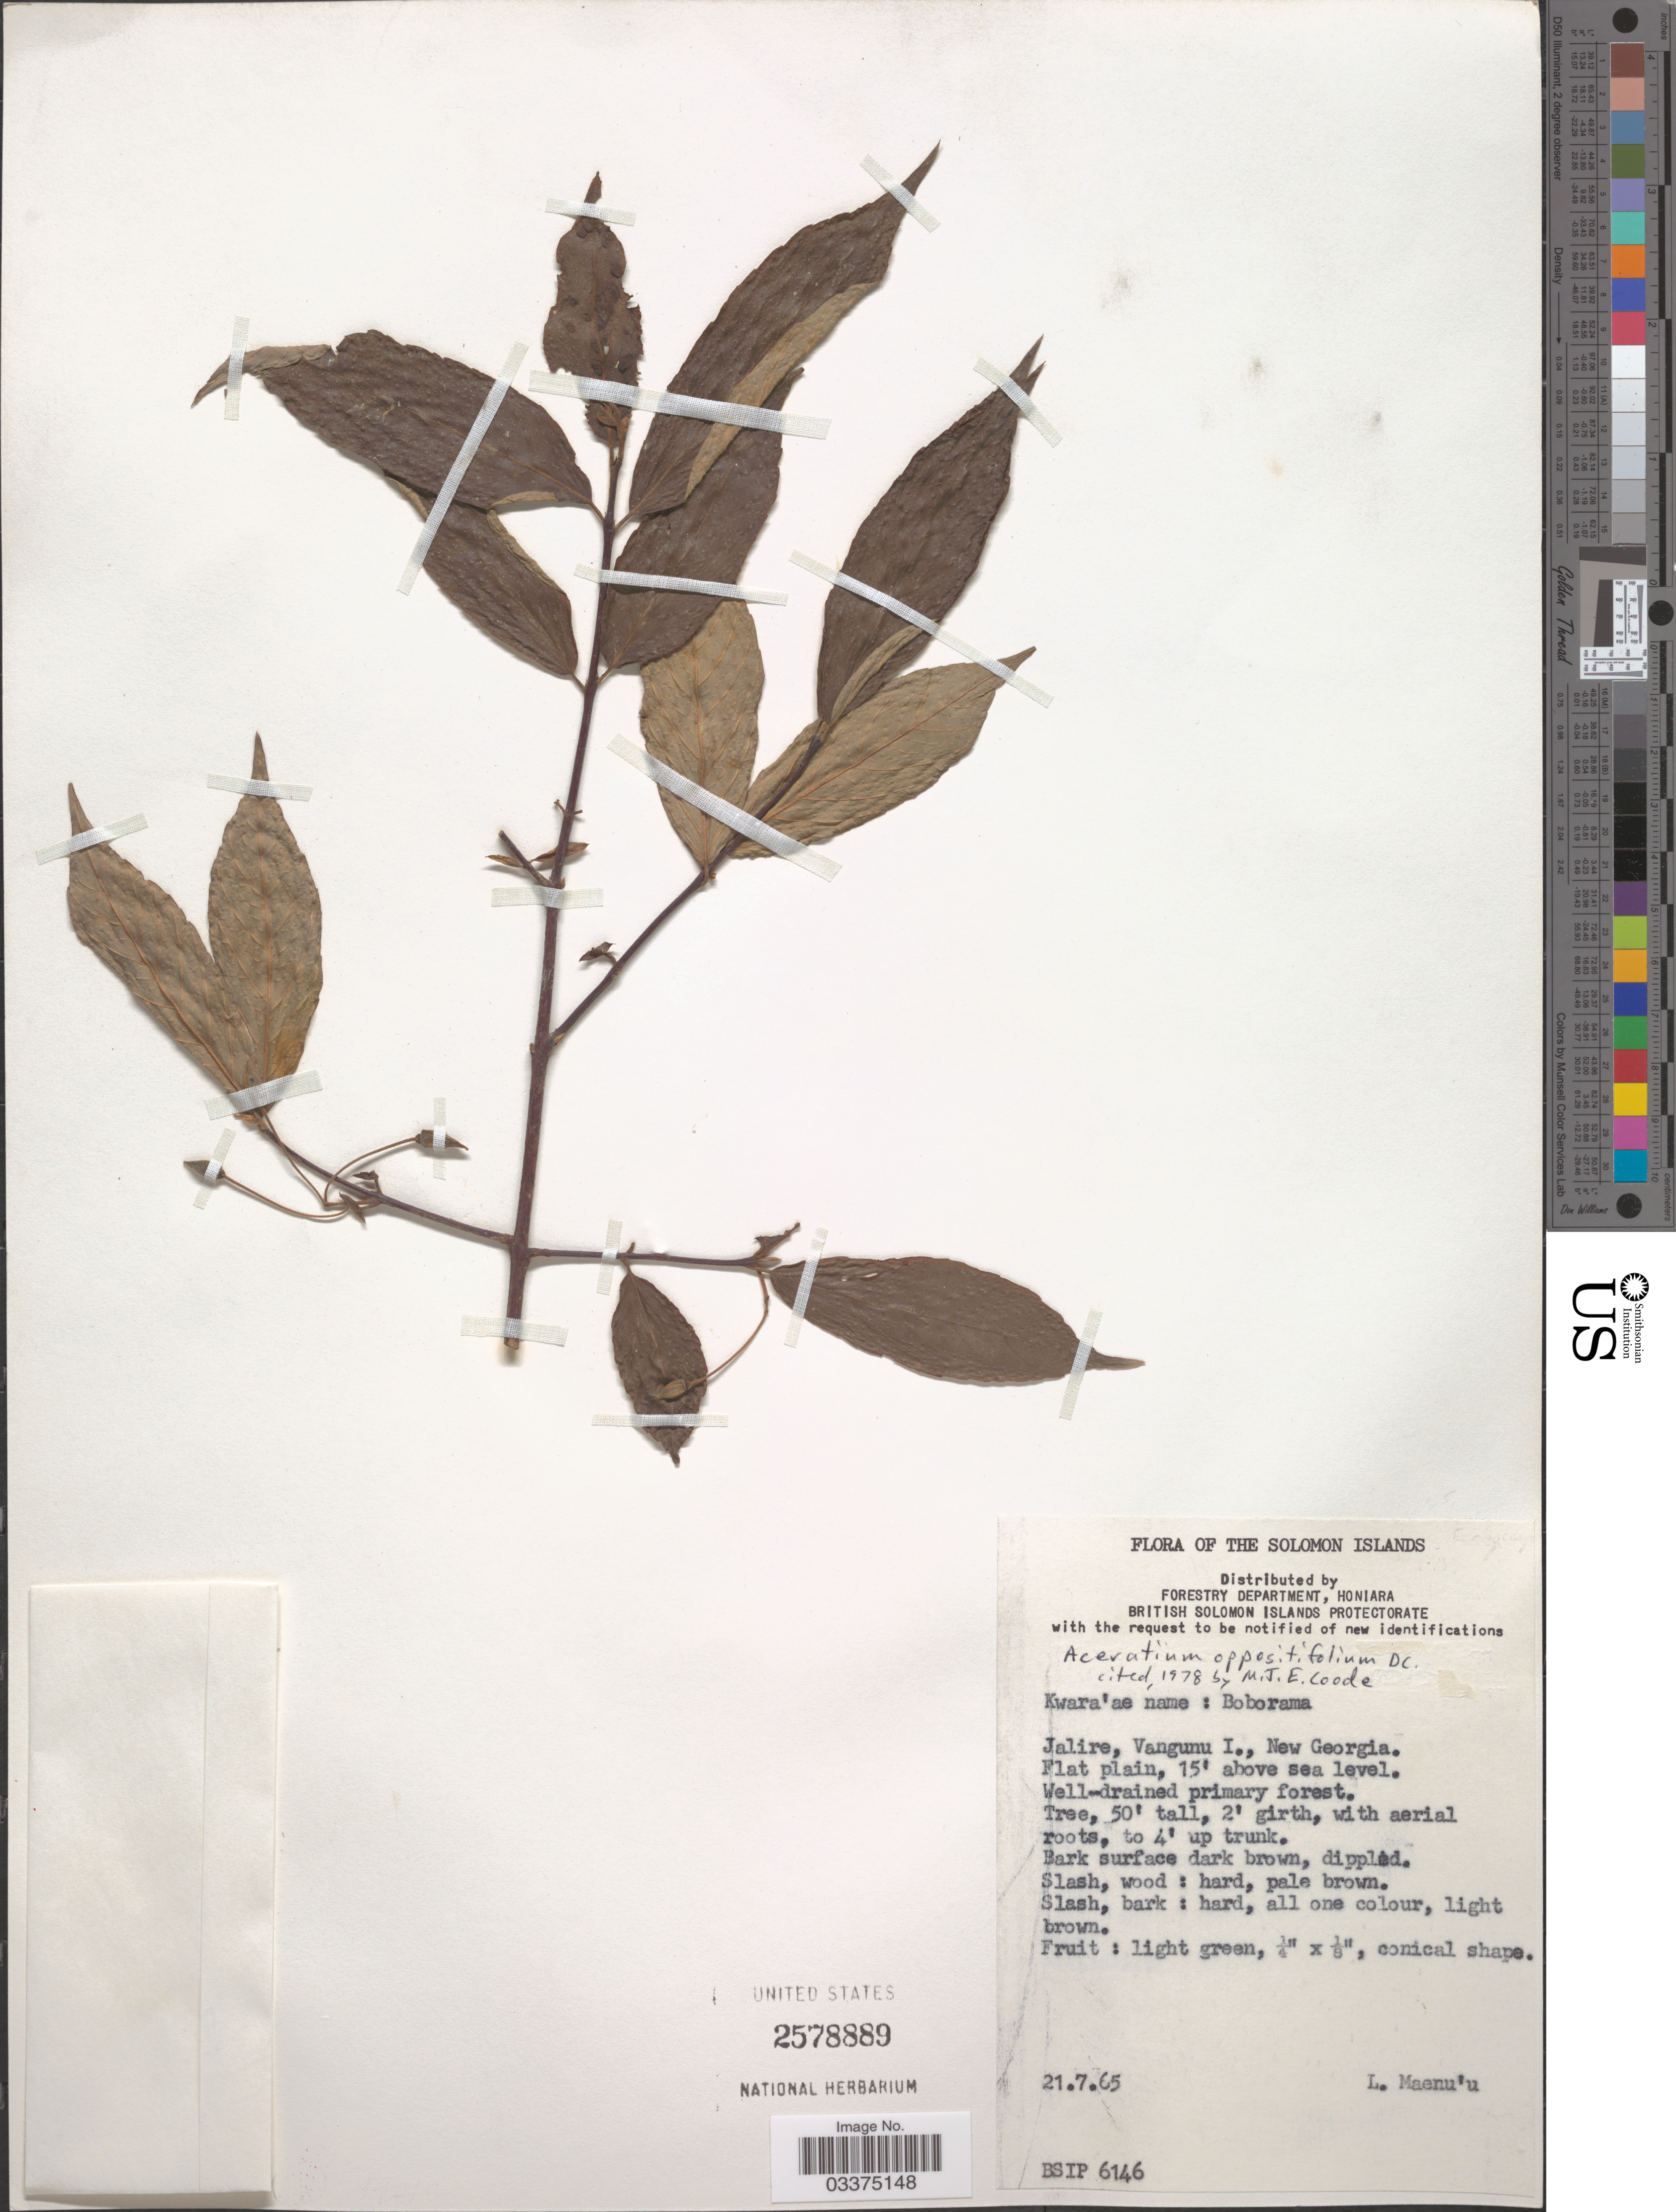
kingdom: Plantae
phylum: Tracheophyta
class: Magnoliopsida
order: Oxalidales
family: Elaeocarpaceae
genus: Aceratium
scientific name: Aceratium oppositifolium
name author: DC.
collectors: L. Maenu'u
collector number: BSIP 6146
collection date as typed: Transcribed d/m/y: 21/7/65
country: Solomon Islands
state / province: Solomon Islands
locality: Jalire, Vangunu I., New Georgia.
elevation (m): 5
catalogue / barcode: US 2578889